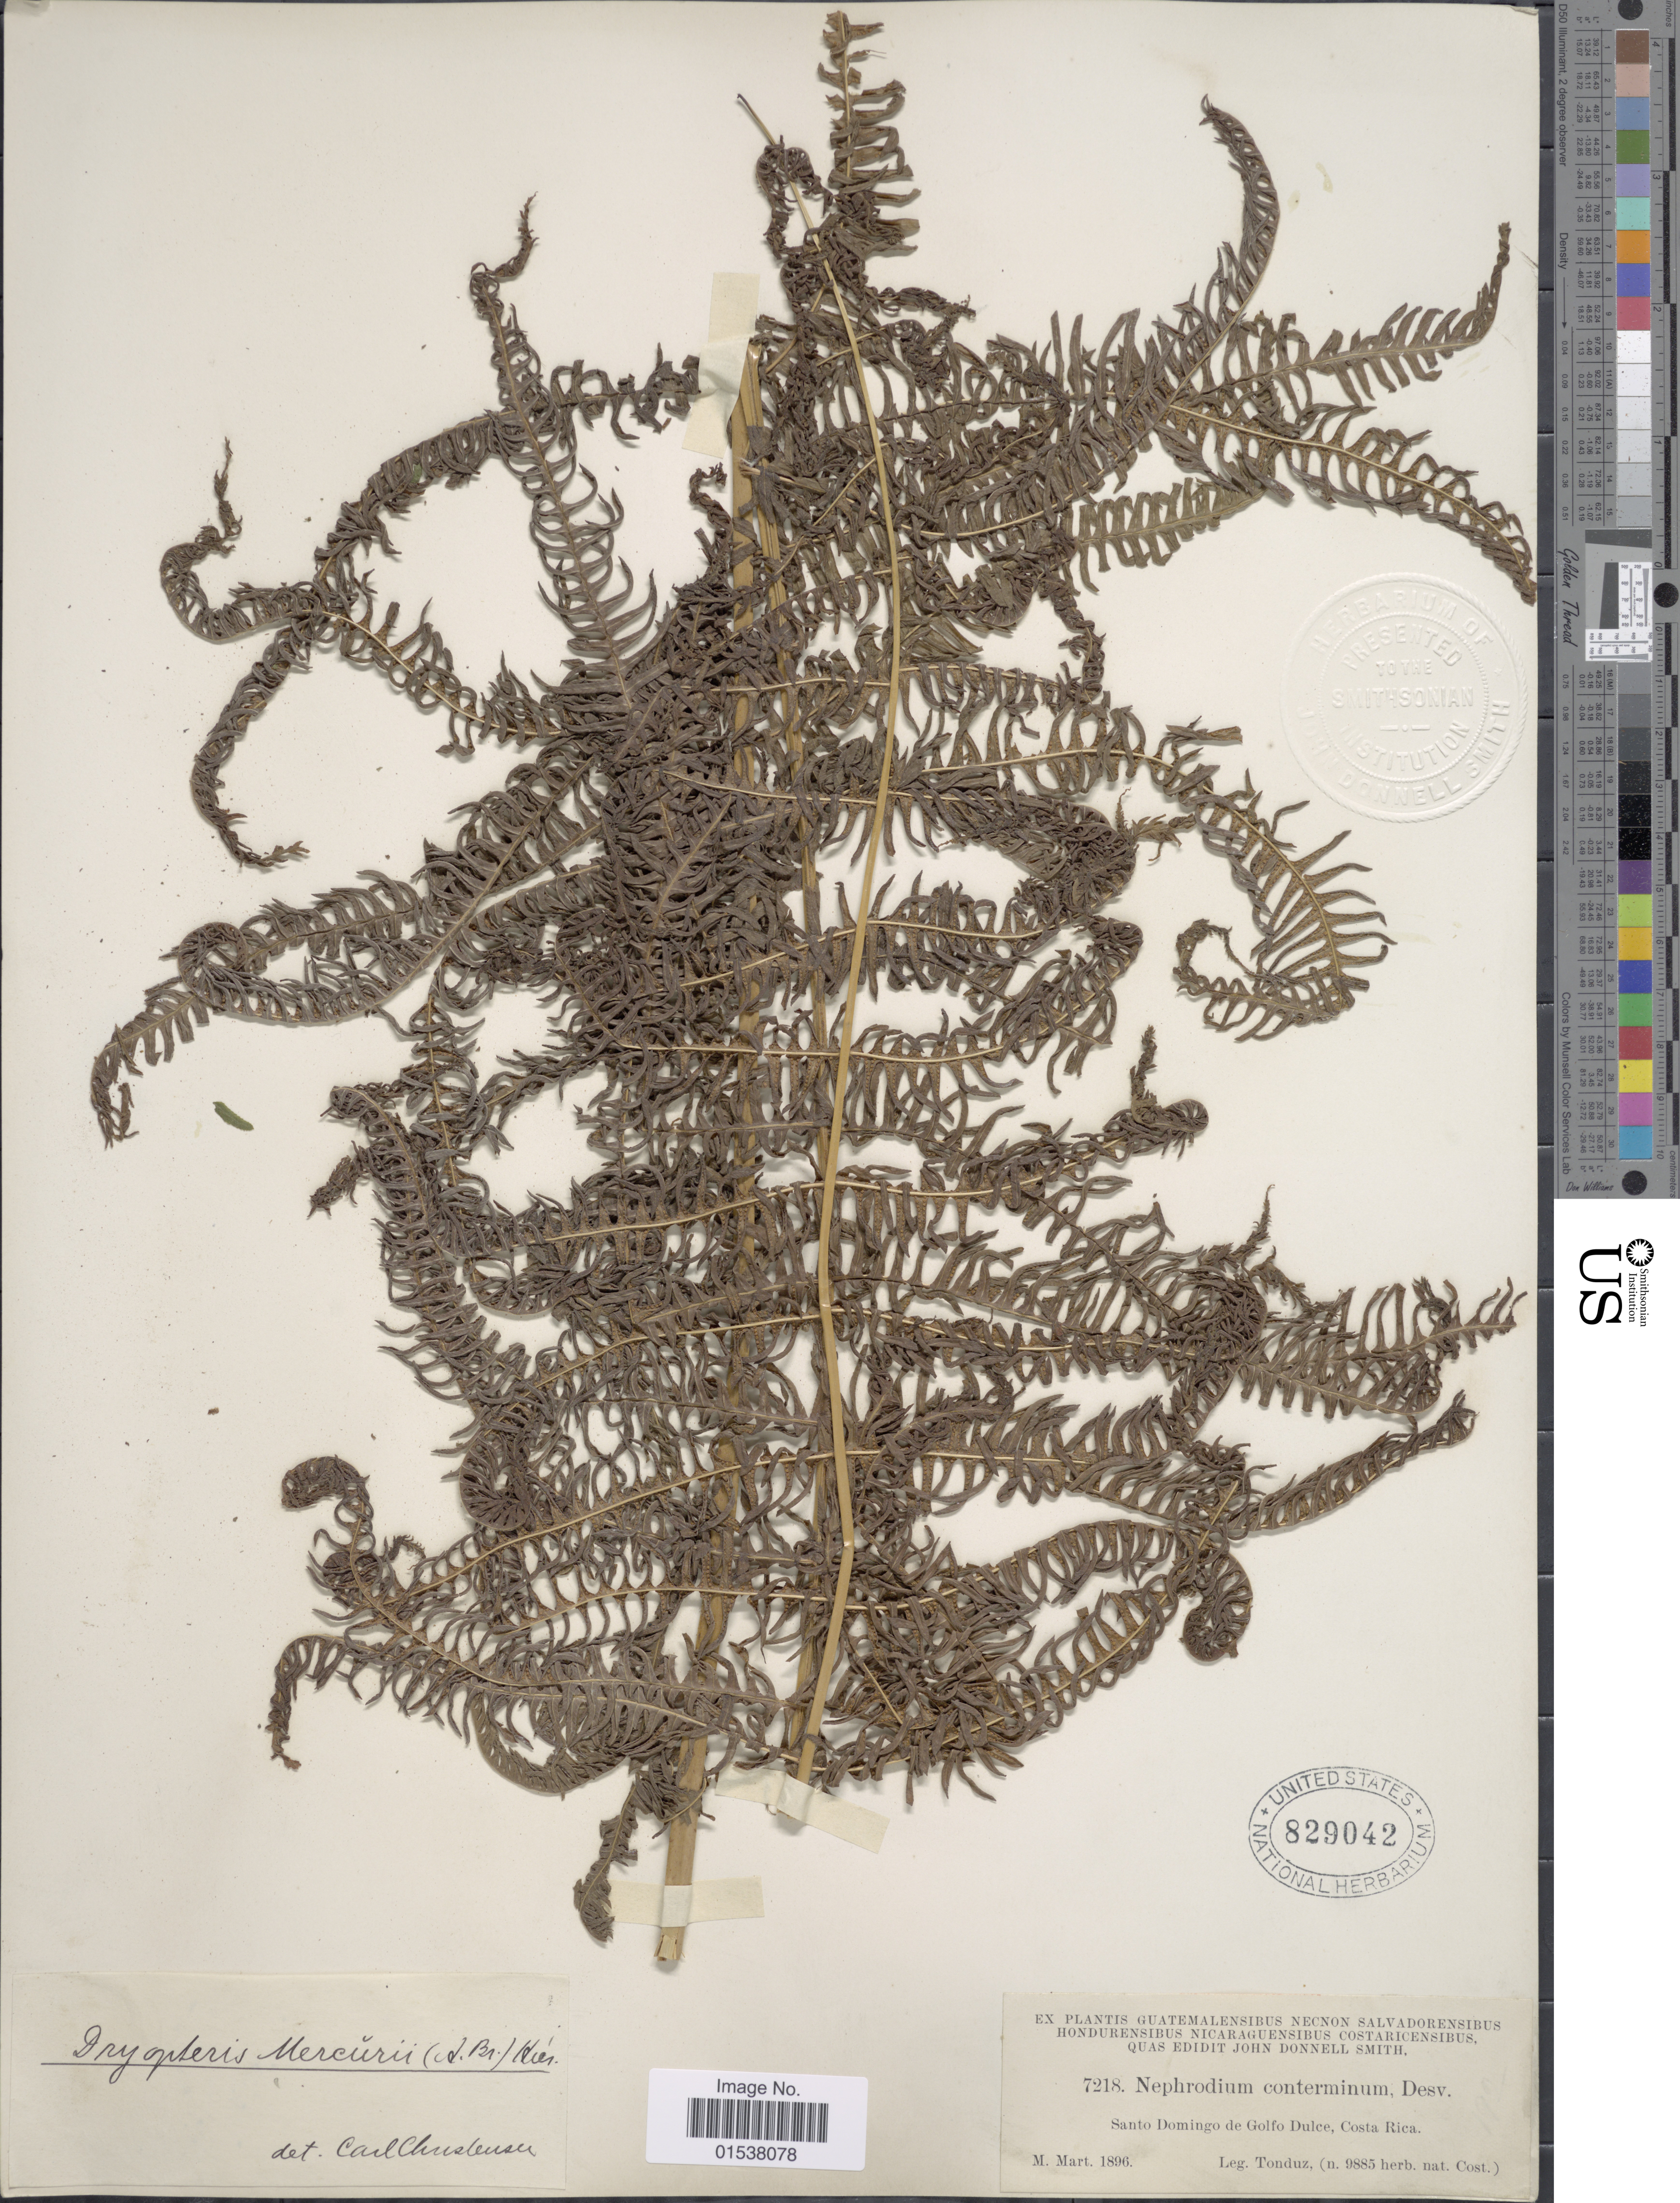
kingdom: Plantae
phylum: Tracheophyta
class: Polypodiopsida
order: Polypodiales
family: Thelypteridaceae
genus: Amauropelta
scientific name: Amauropelta balbisii (Spreng.) comb. nov., ined. 2015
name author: (Spreng.)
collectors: A. Tonduz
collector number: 9885/7218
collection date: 1896-03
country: Costa Rica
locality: Santo Domingo de Golfo Dulce, Costa Rico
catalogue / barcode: US 829042